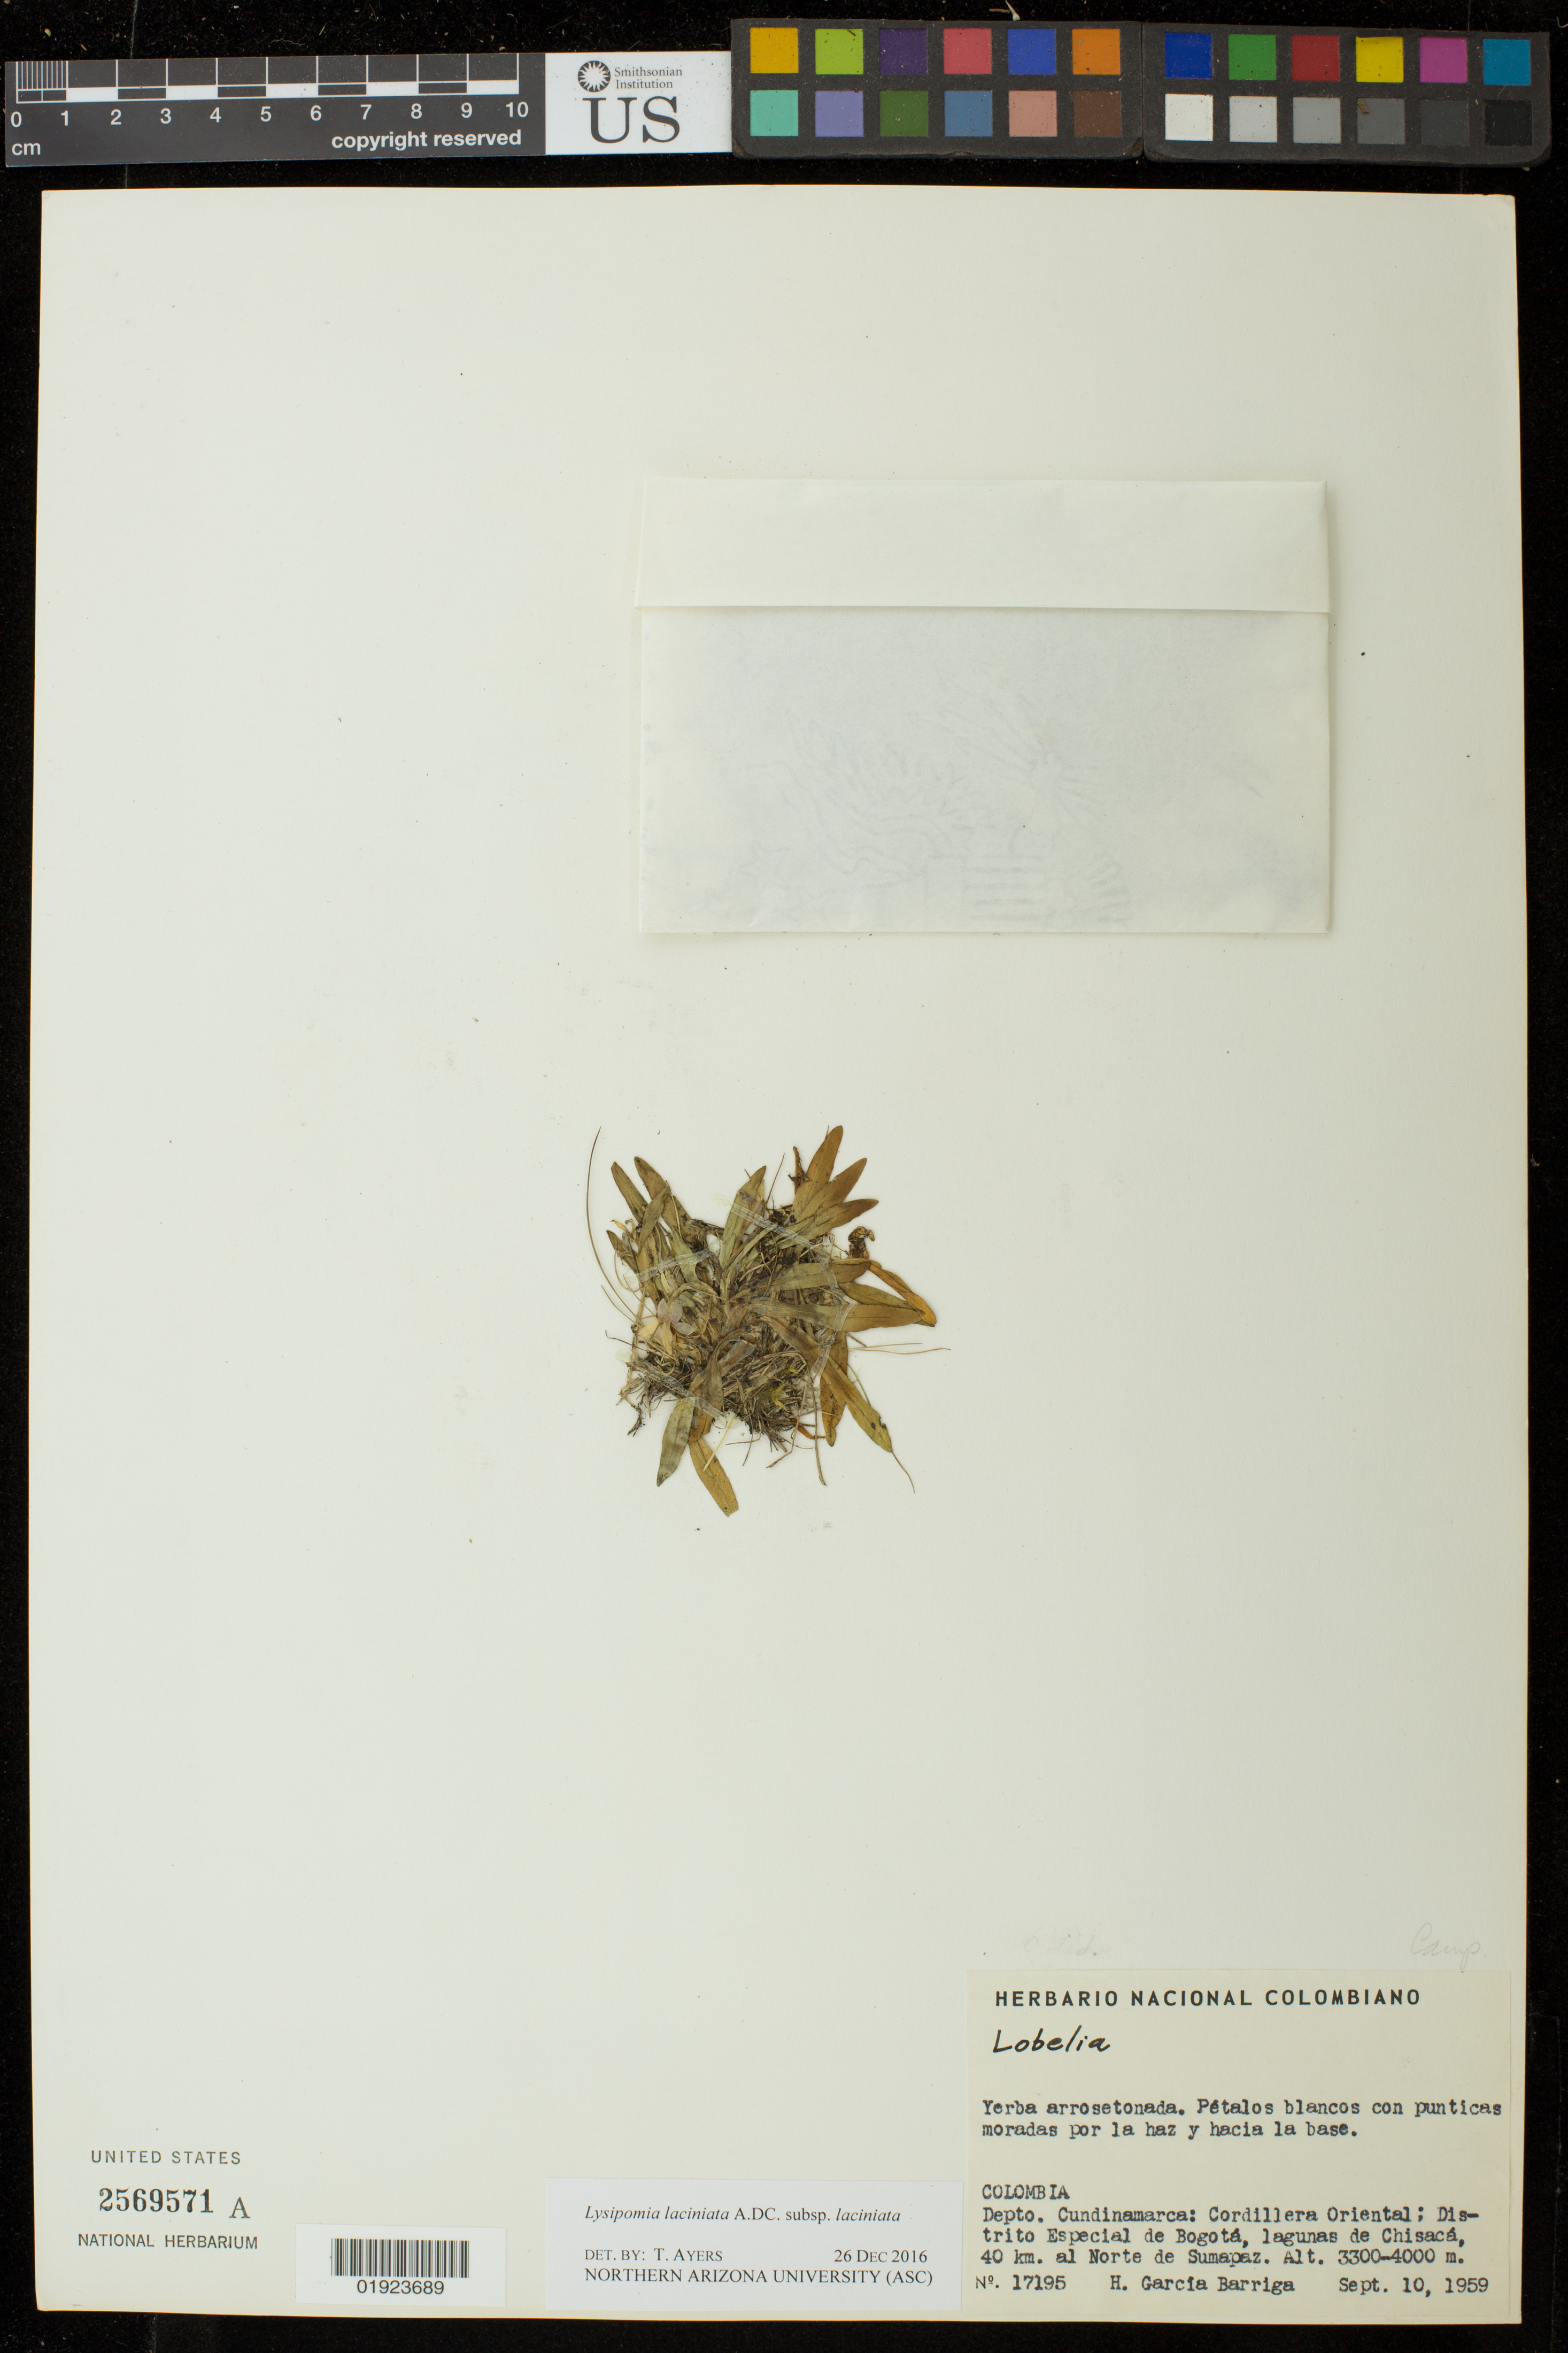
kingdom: Plantae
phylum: Tracheophyta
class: Magnoliopsida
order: Asterales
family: Campanulaceae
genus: Lysipomia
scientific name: Lysipomia laciniata subsp. laciniata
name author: A. DC.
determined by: Ayers, T.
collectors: H. Garcia-Barriga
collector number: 17195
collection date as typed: Sept. 10, 1959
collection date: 1959-09-10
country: Colombia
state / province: Cundinamarca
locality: Cordillera Oriental; Distrito Especial de Bogota, lagunas de Chisaca, 40 km. al Norte de Sumapaz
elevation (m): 3300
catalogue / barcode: US 2569571A